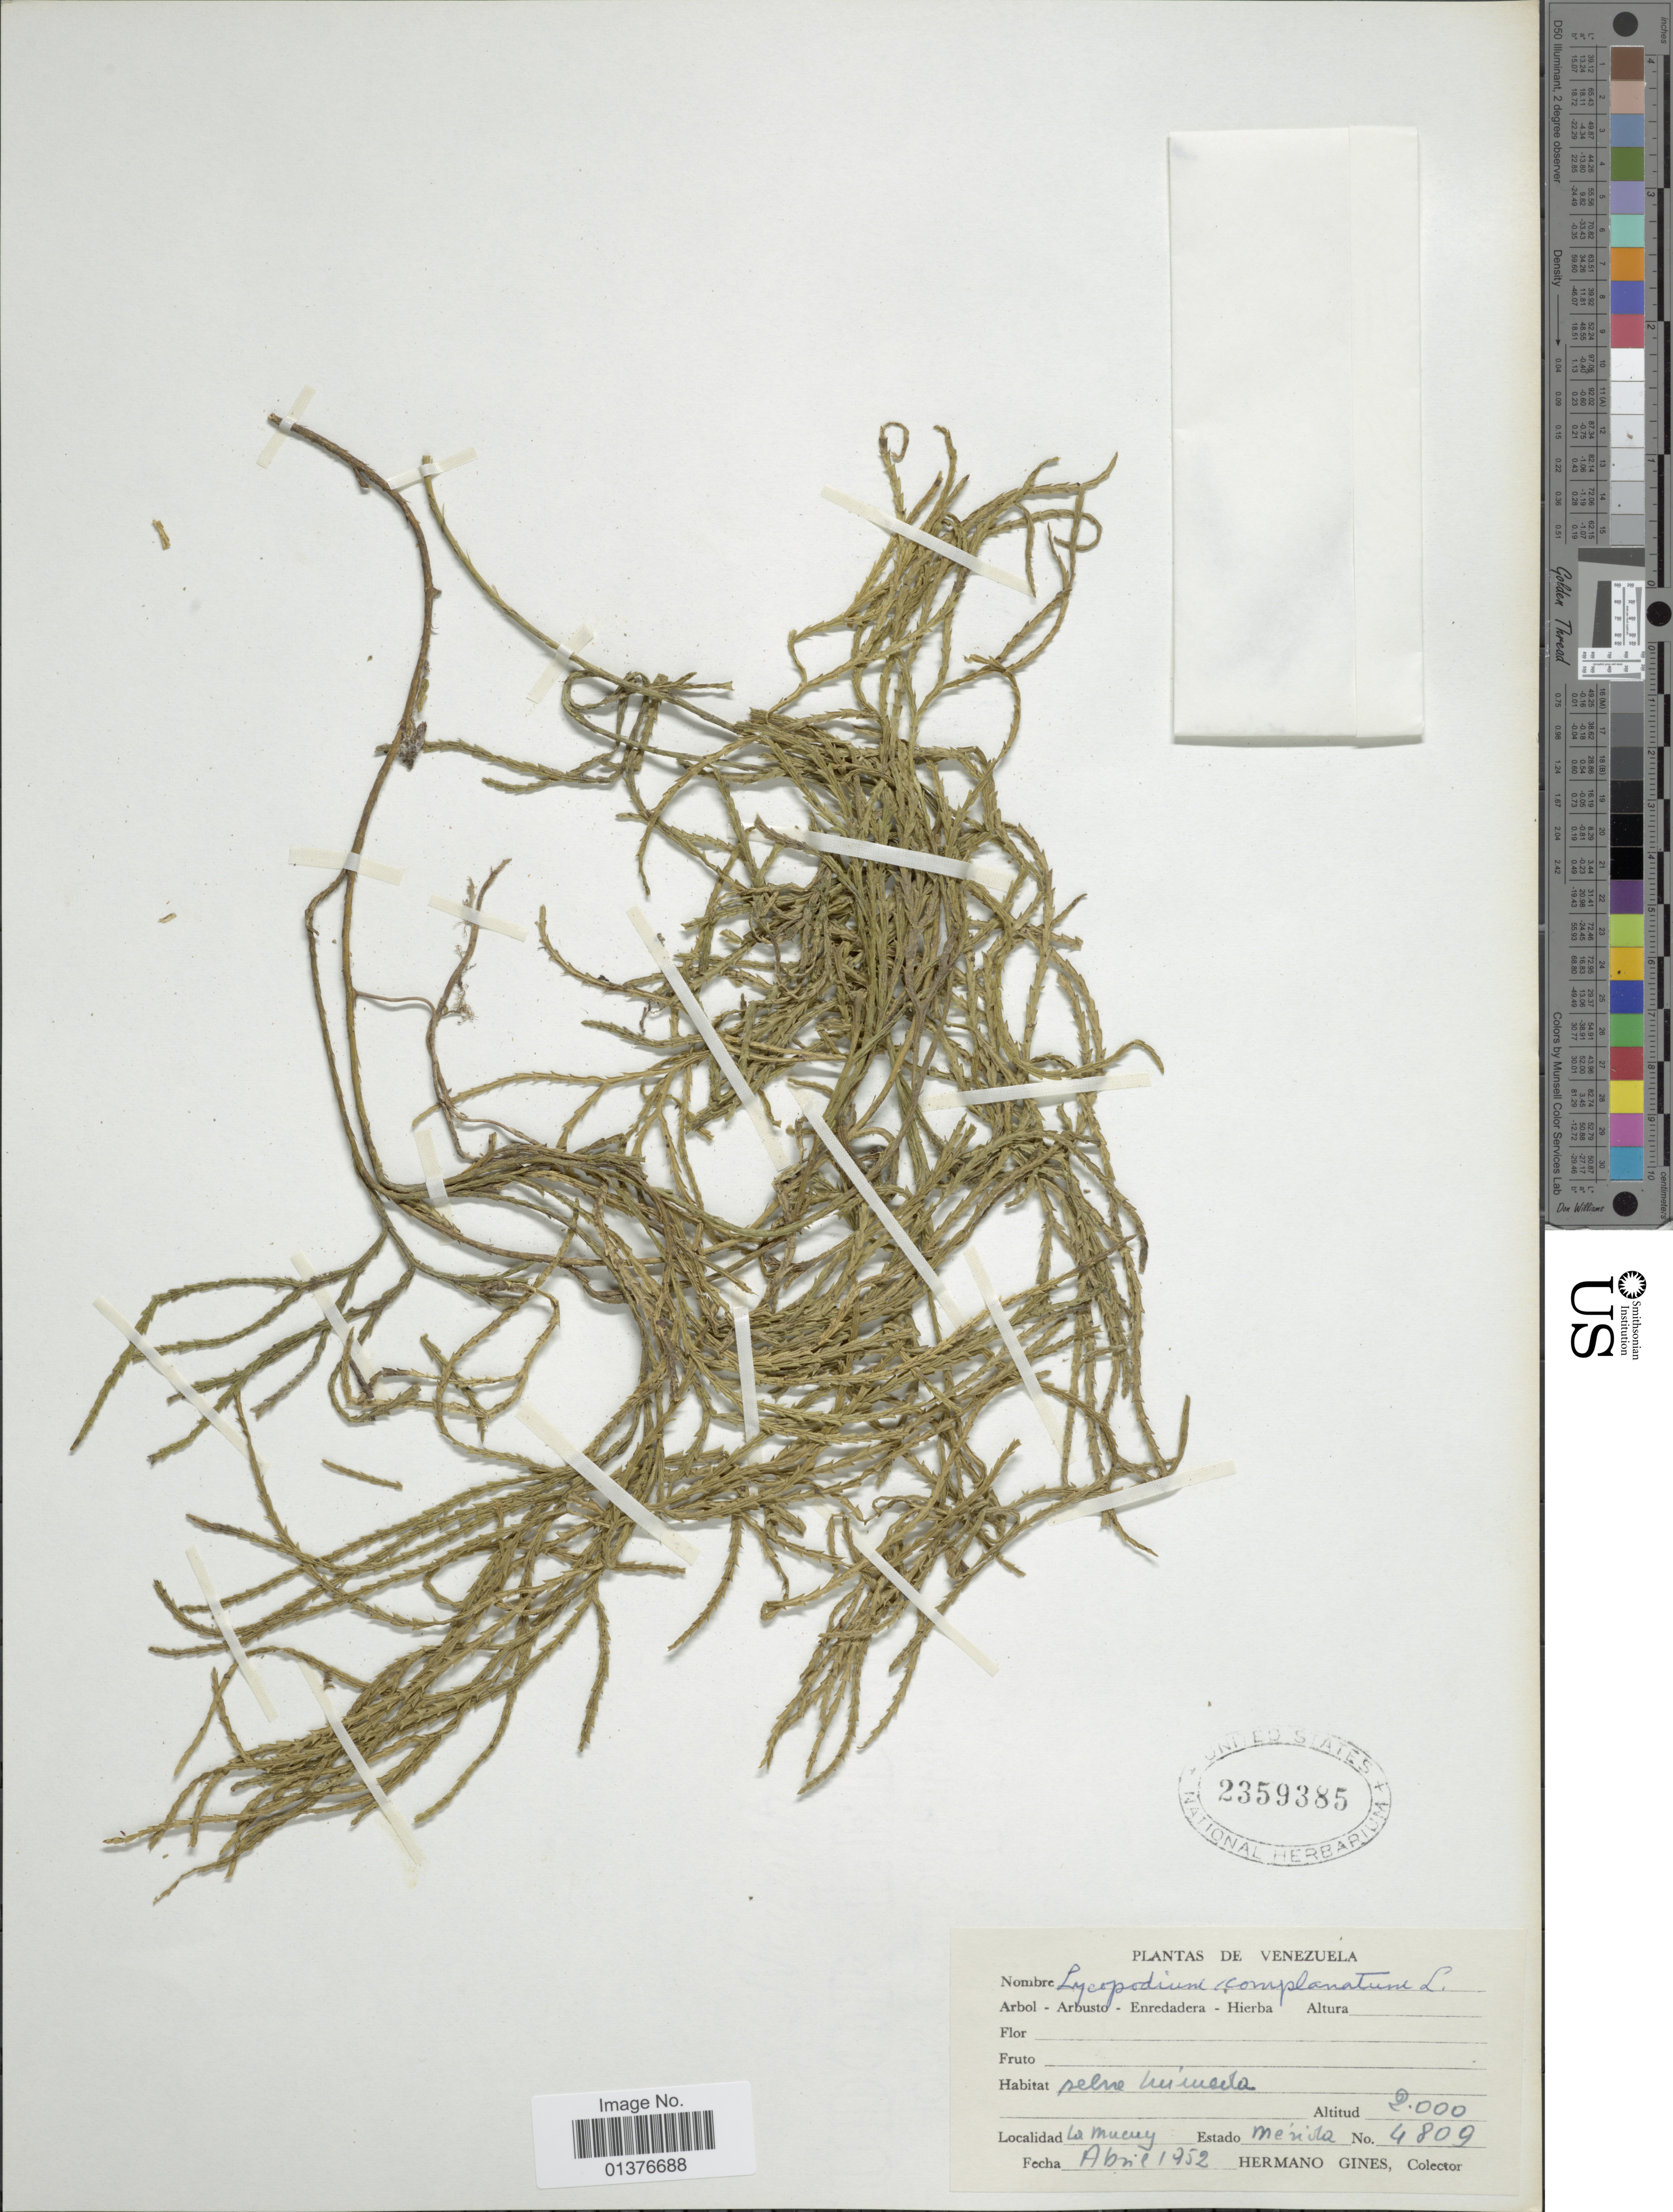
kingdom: Plantae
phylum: Tracheophyta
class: Lycopodiopsida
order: Lycopodiales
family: Lycopodiaceae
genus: Diphasiastrum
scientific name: Diphasiastrum thyoides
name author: (Humb. & Bonpl. ex Willd.) Holub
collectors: Bro. Gines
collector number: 4809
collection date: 1952-04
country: Venezuela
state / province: Mérida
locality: La Mucuy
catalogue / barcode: US 2359385